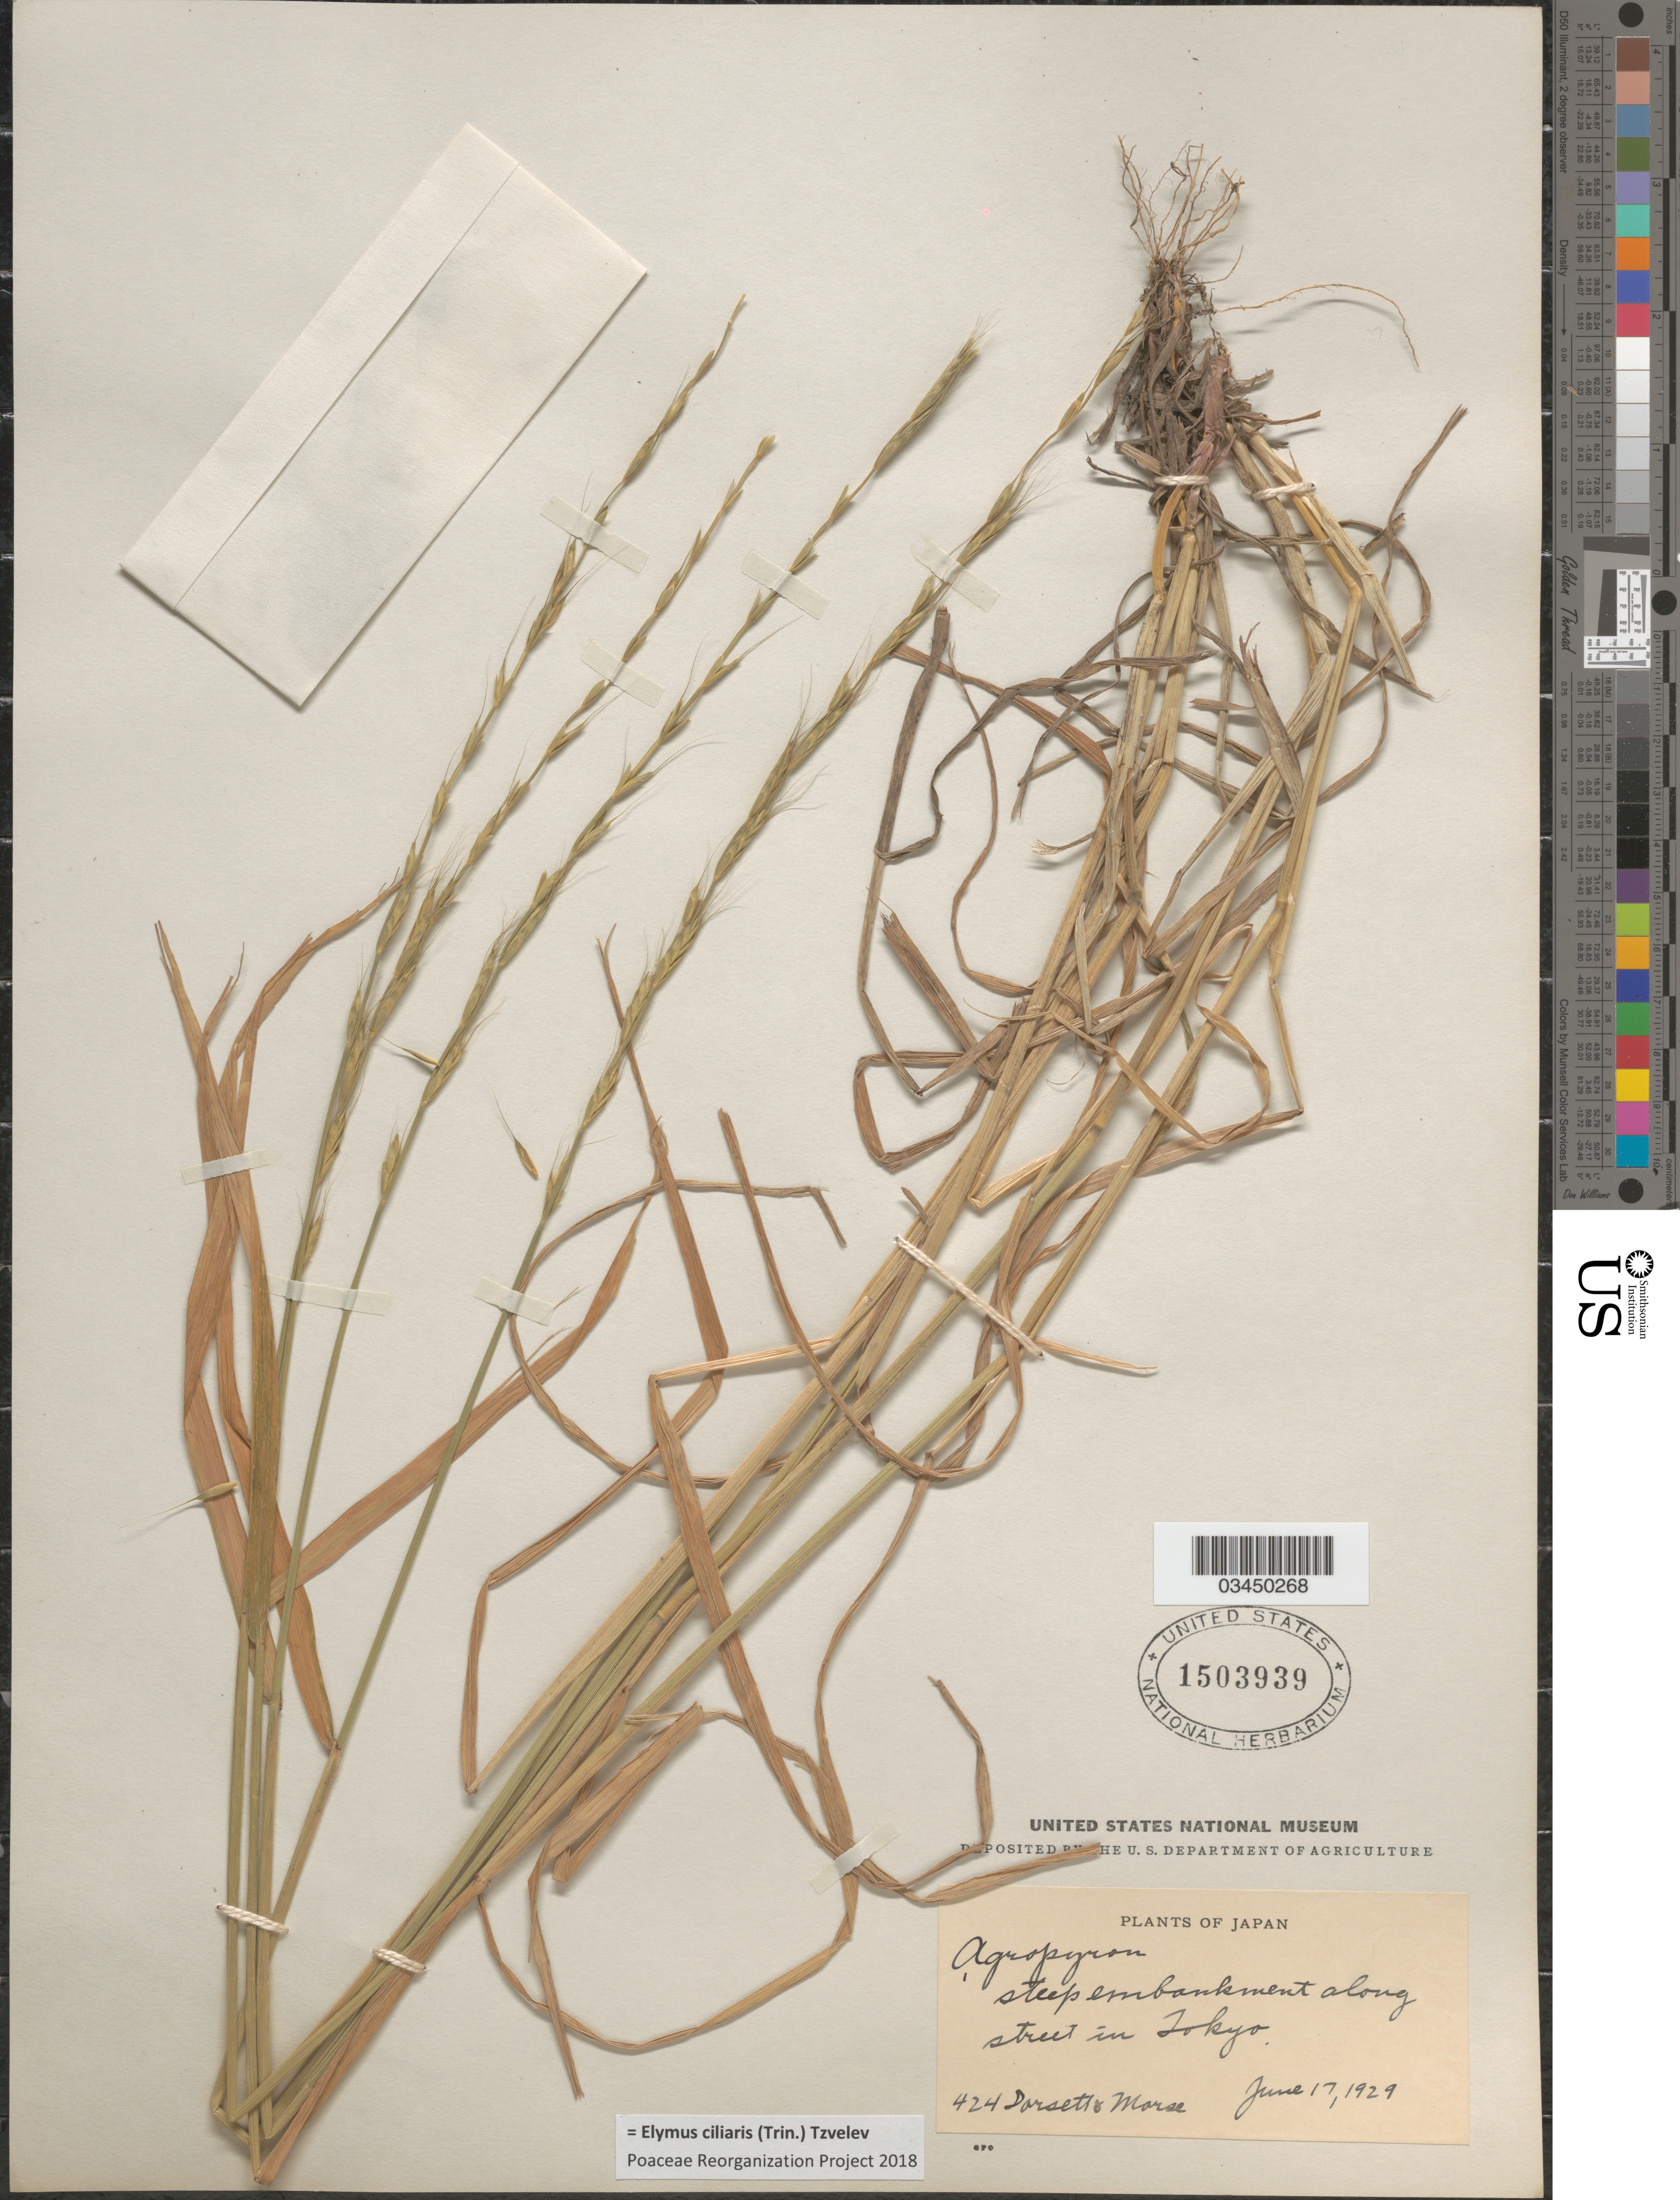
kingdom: Plantae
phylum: Tracheophyta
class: Liliopsida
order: Poales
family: Poaceae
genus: Elymus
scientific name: Elymus ciliaris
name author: (Trin.) Tzvelev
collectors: -- Dorsett & -. Morse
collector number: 424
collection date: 1929-06-17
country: Japan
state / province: Tokyo, Federal City of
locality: Steep embankment along street in Tokyo.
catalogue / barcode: US 1503939